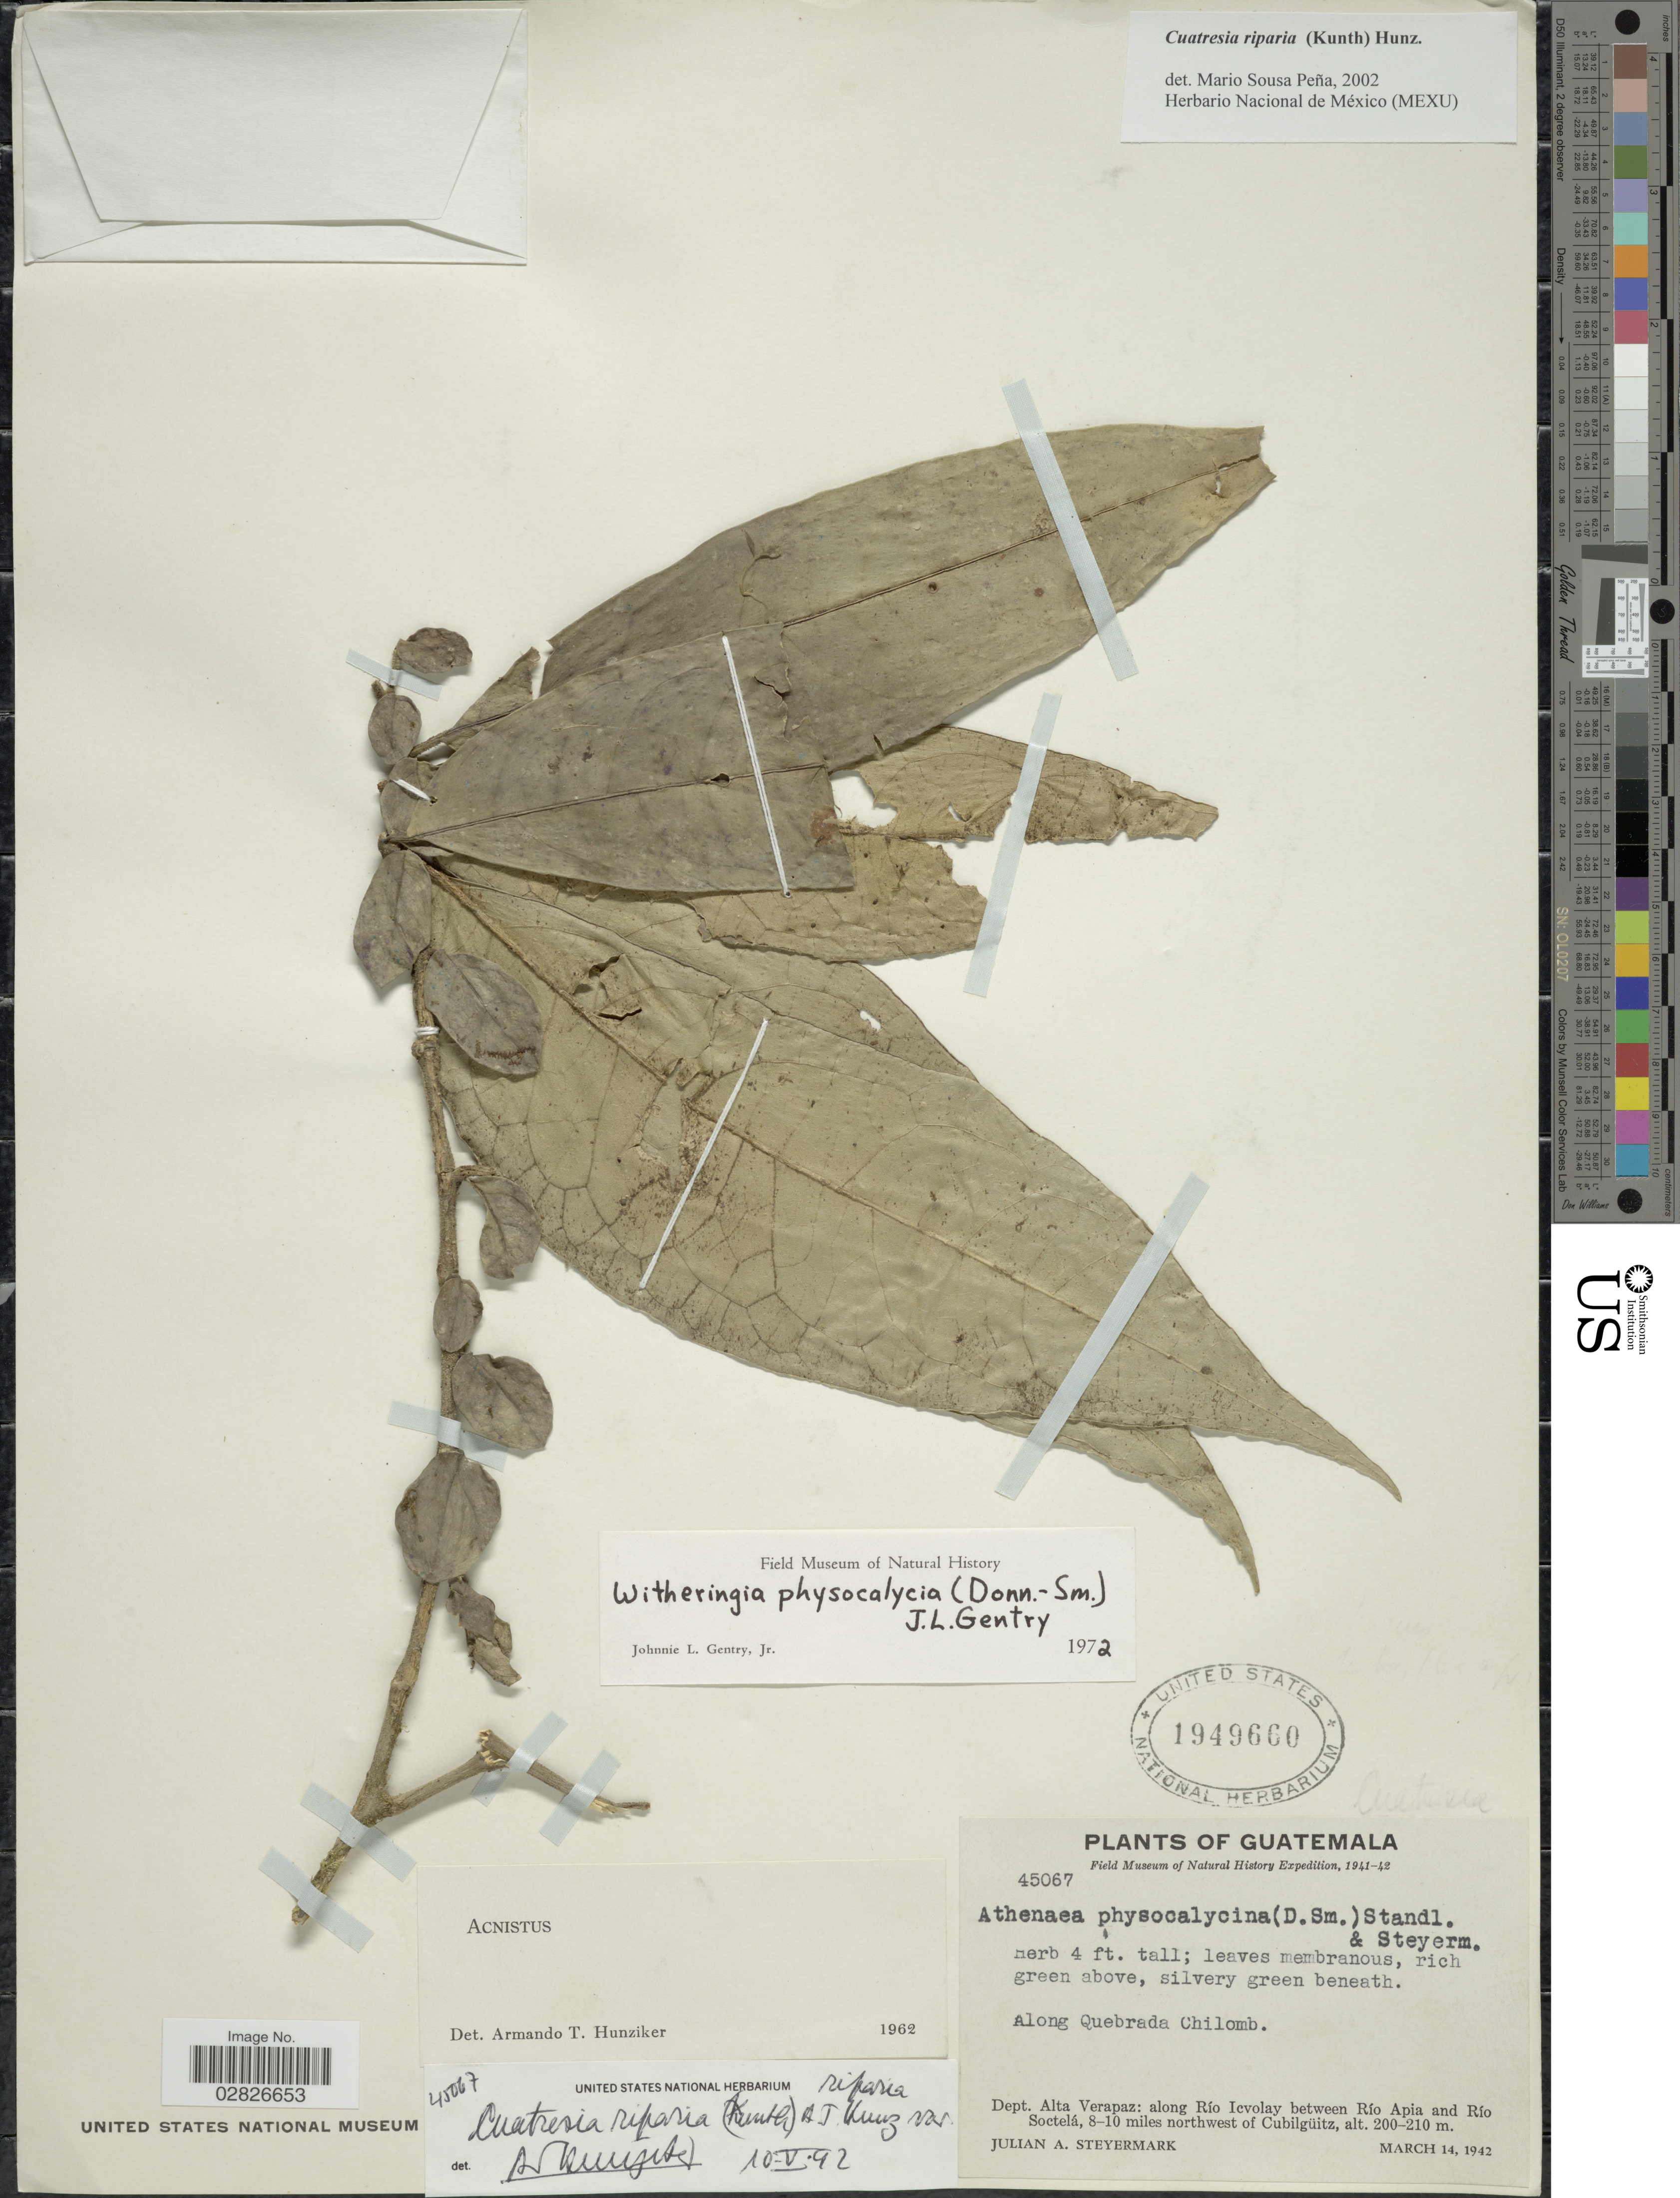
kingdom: Plantae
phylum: Tracheophyta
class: Magnoliopsida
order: Solanales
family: Solanaceae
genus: Cuatresia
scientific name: Cuatresia riparia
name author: (Kunth) Hunz.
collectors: J. Steyermark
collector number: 45067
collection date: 1942-03-14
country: Guatemala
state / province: Alta Verapaz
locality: Dept. Alta Verapaz, along Río Icvolay between Río Apia and Río Soctelá, 8-10 miles northwest of Cubilgüitz.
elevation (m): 200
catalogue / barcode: US 1949660